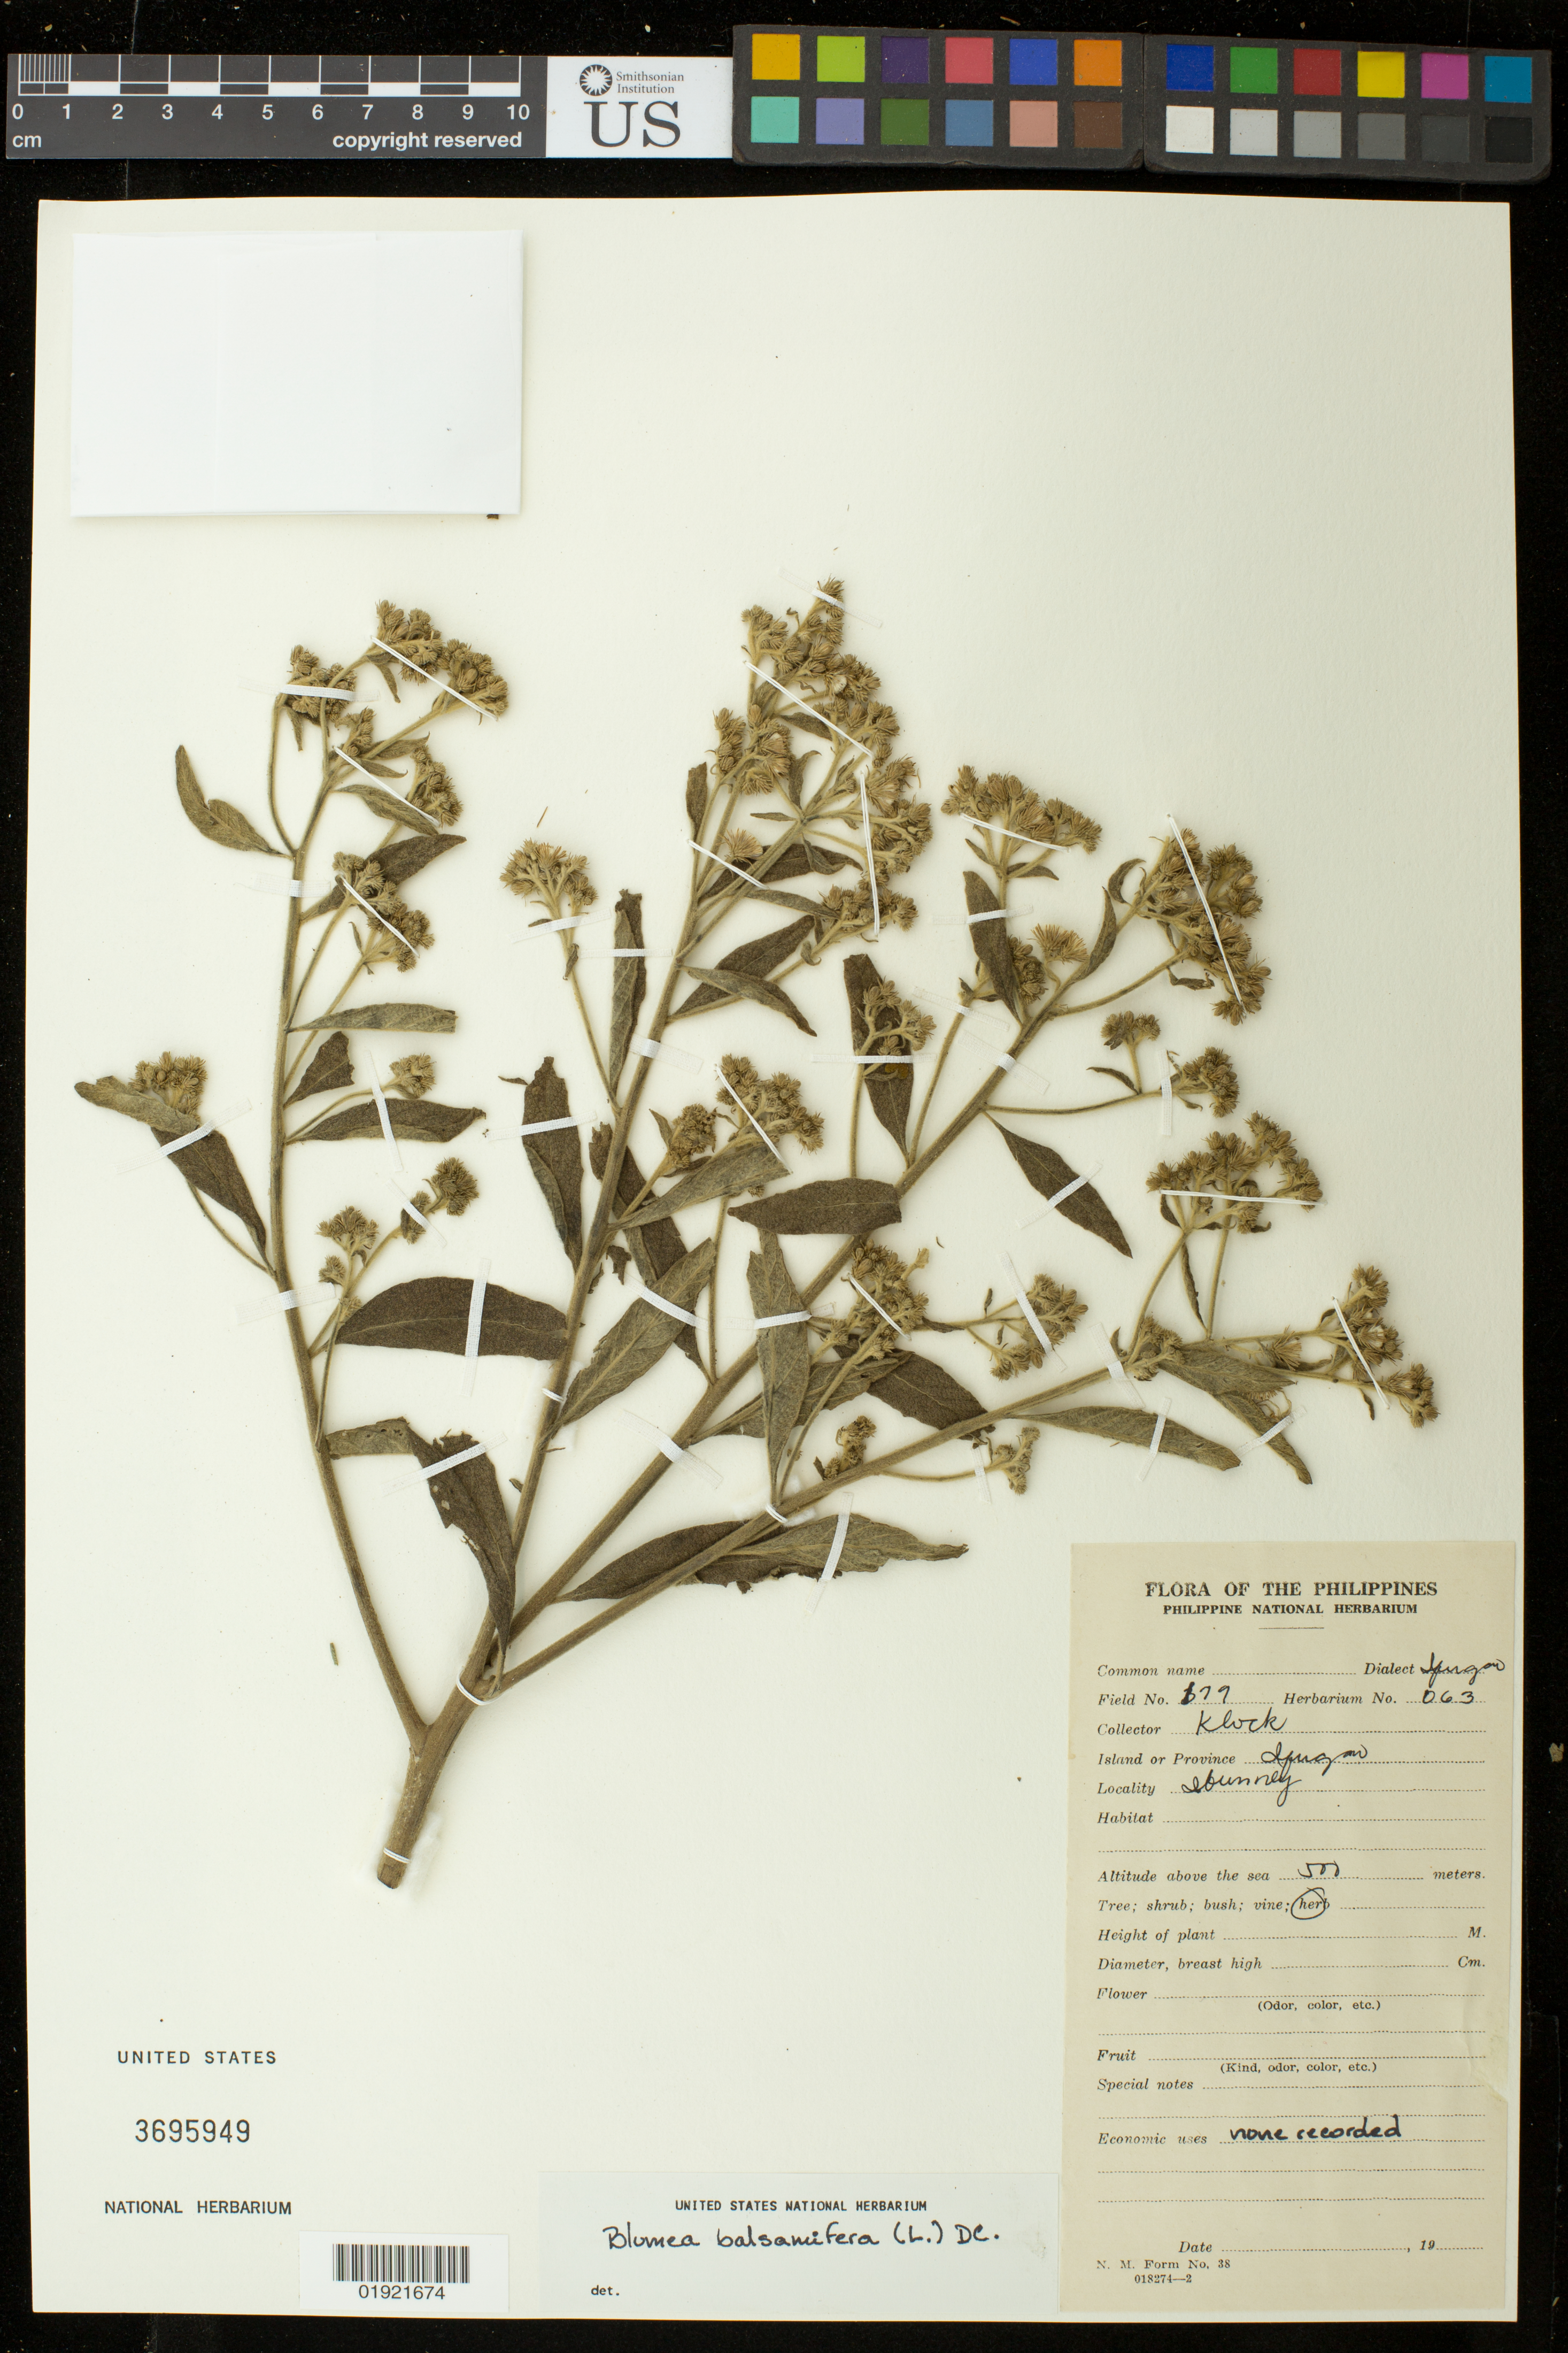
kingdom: Plantae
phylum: Tracheophyta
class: Magnoliopsida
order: Asterales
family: Asteraceae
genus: Blumea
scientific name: Blumea balsamifera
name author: (L.) DC.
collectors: Klock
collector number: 179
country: Philippines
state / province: Cordillera (Administrative Region)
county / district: Ifugao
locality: Ibunney (?)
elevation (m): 500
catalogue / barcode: US 3695949